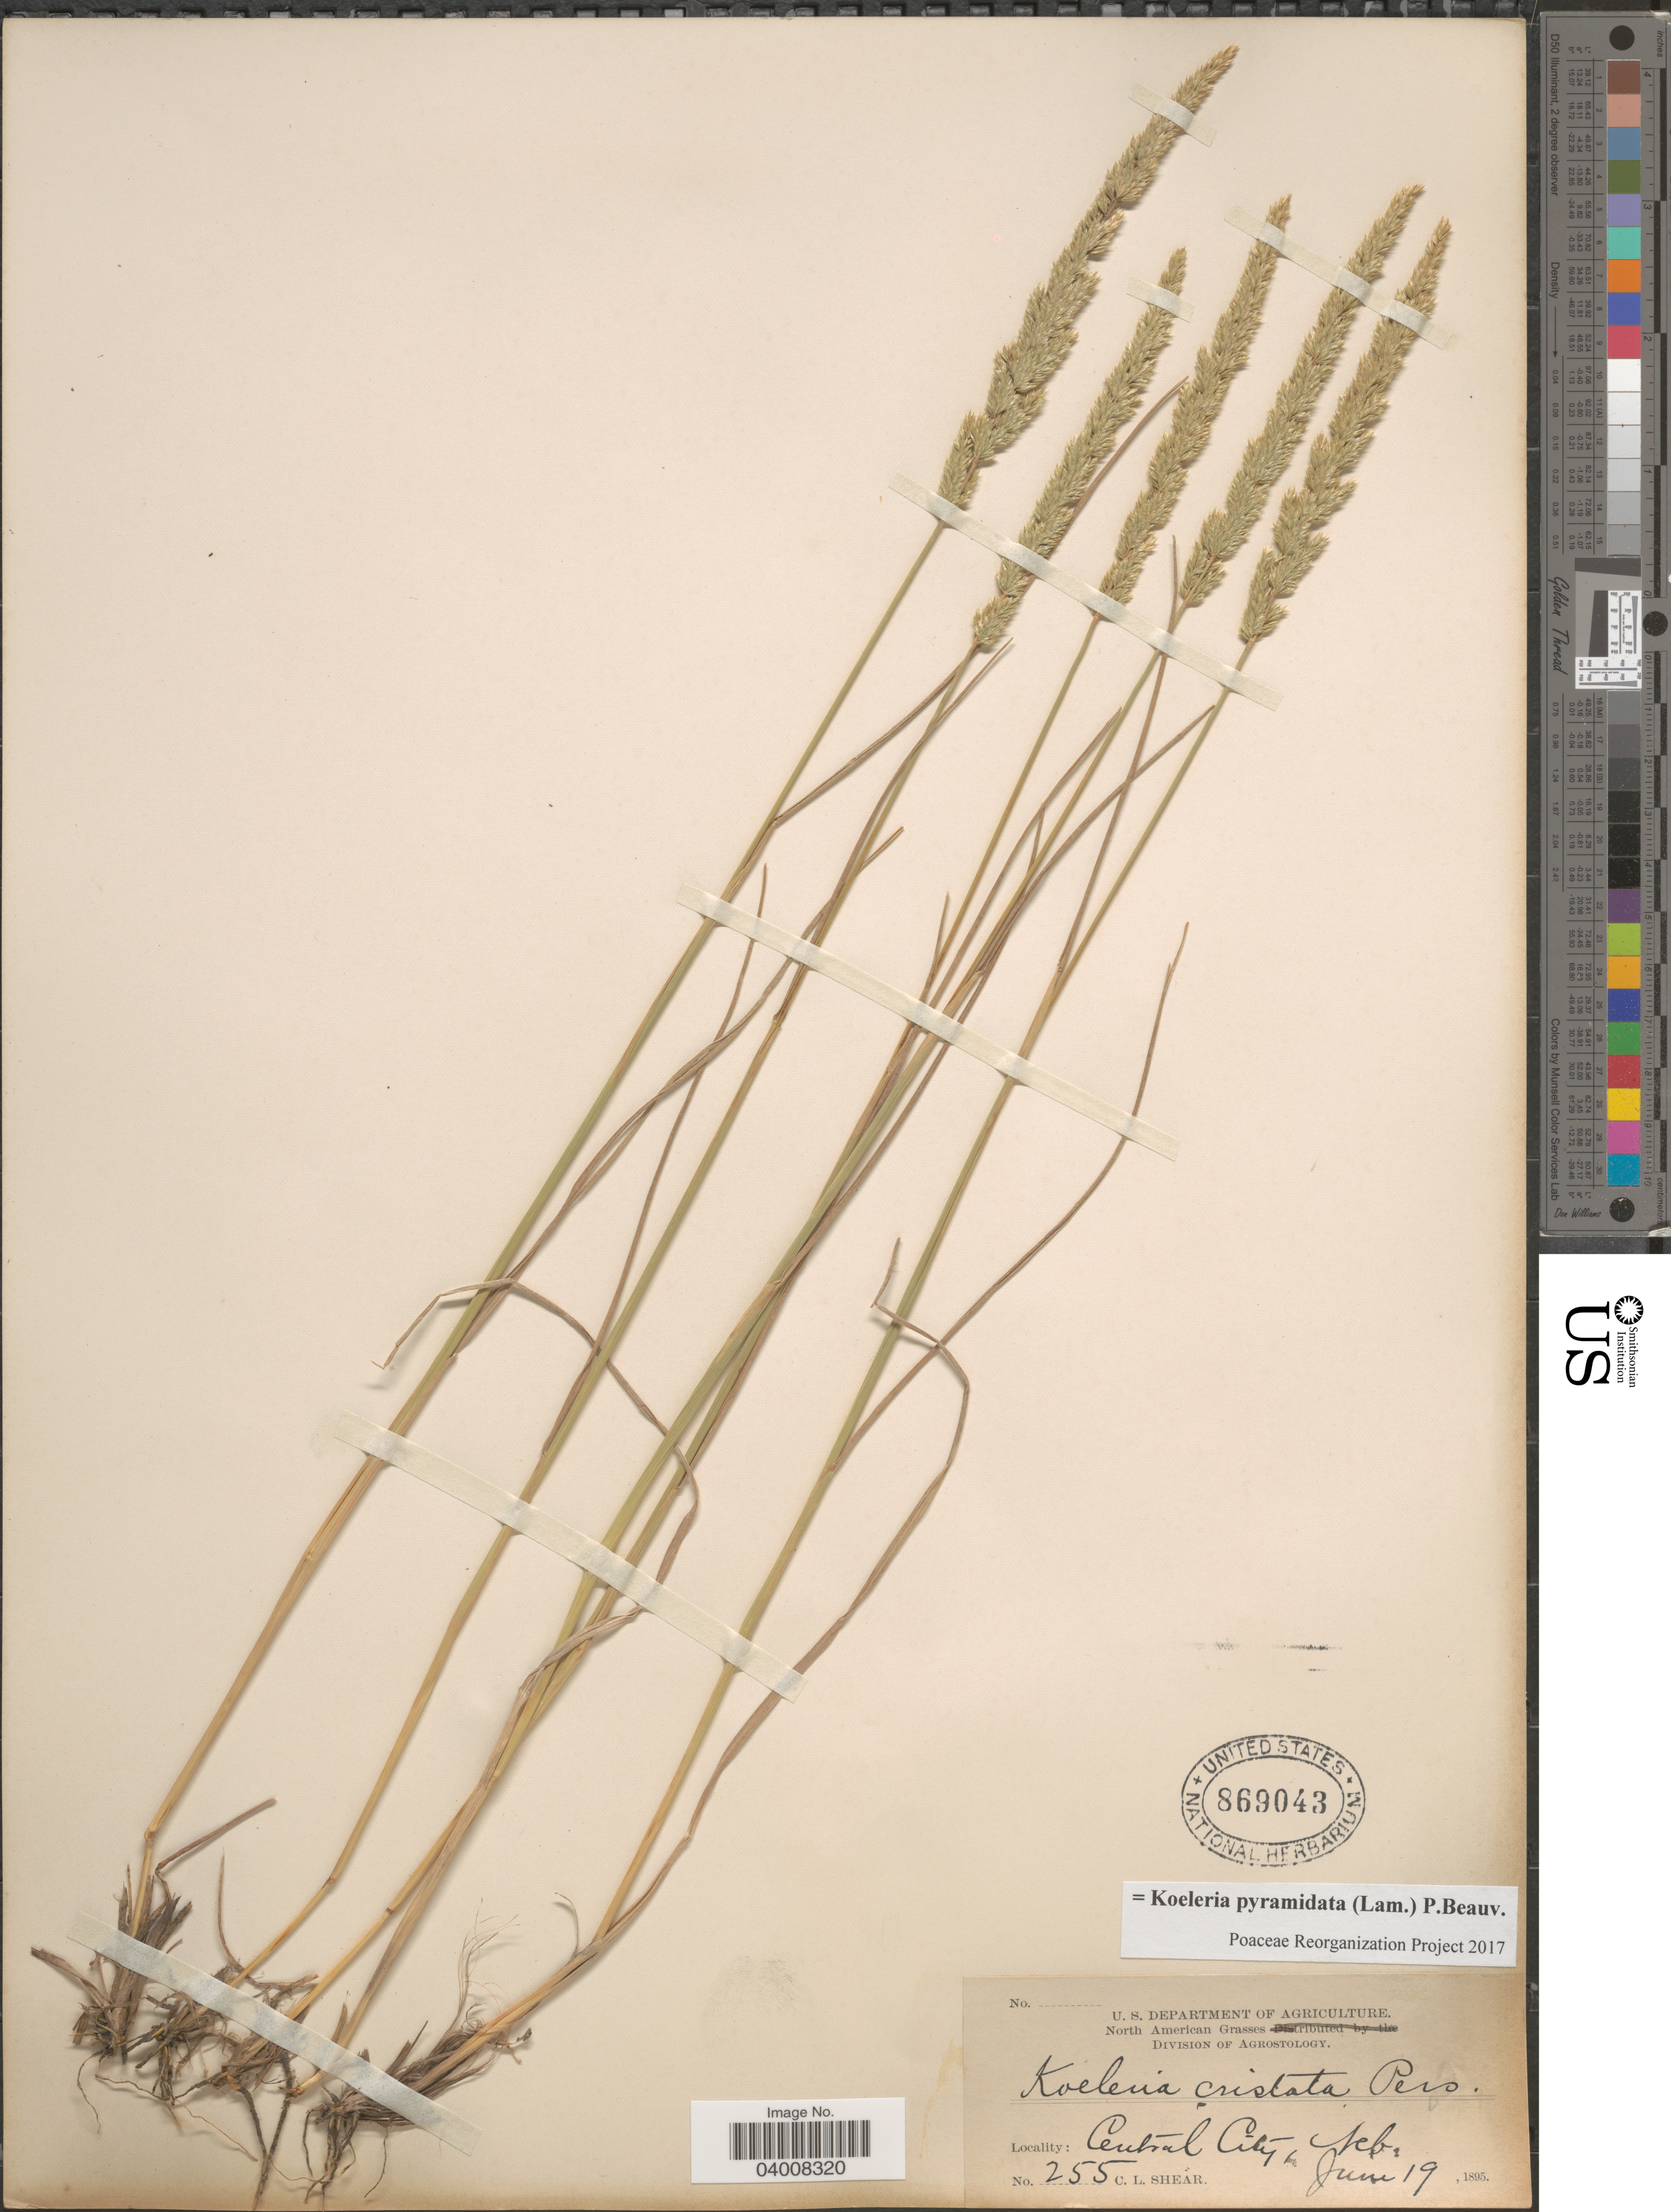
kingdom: Plantae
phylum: Tracheophyta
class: Liliopsida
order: Poales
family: Poaceae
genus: Koeleria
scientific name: Koeleria pyramidata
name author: (Lam.) P. Beauv.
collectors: C. L. Shear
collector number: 255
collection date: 1895-06-19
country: United States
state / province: Nebraska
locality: Central City.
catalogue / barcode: US 869043